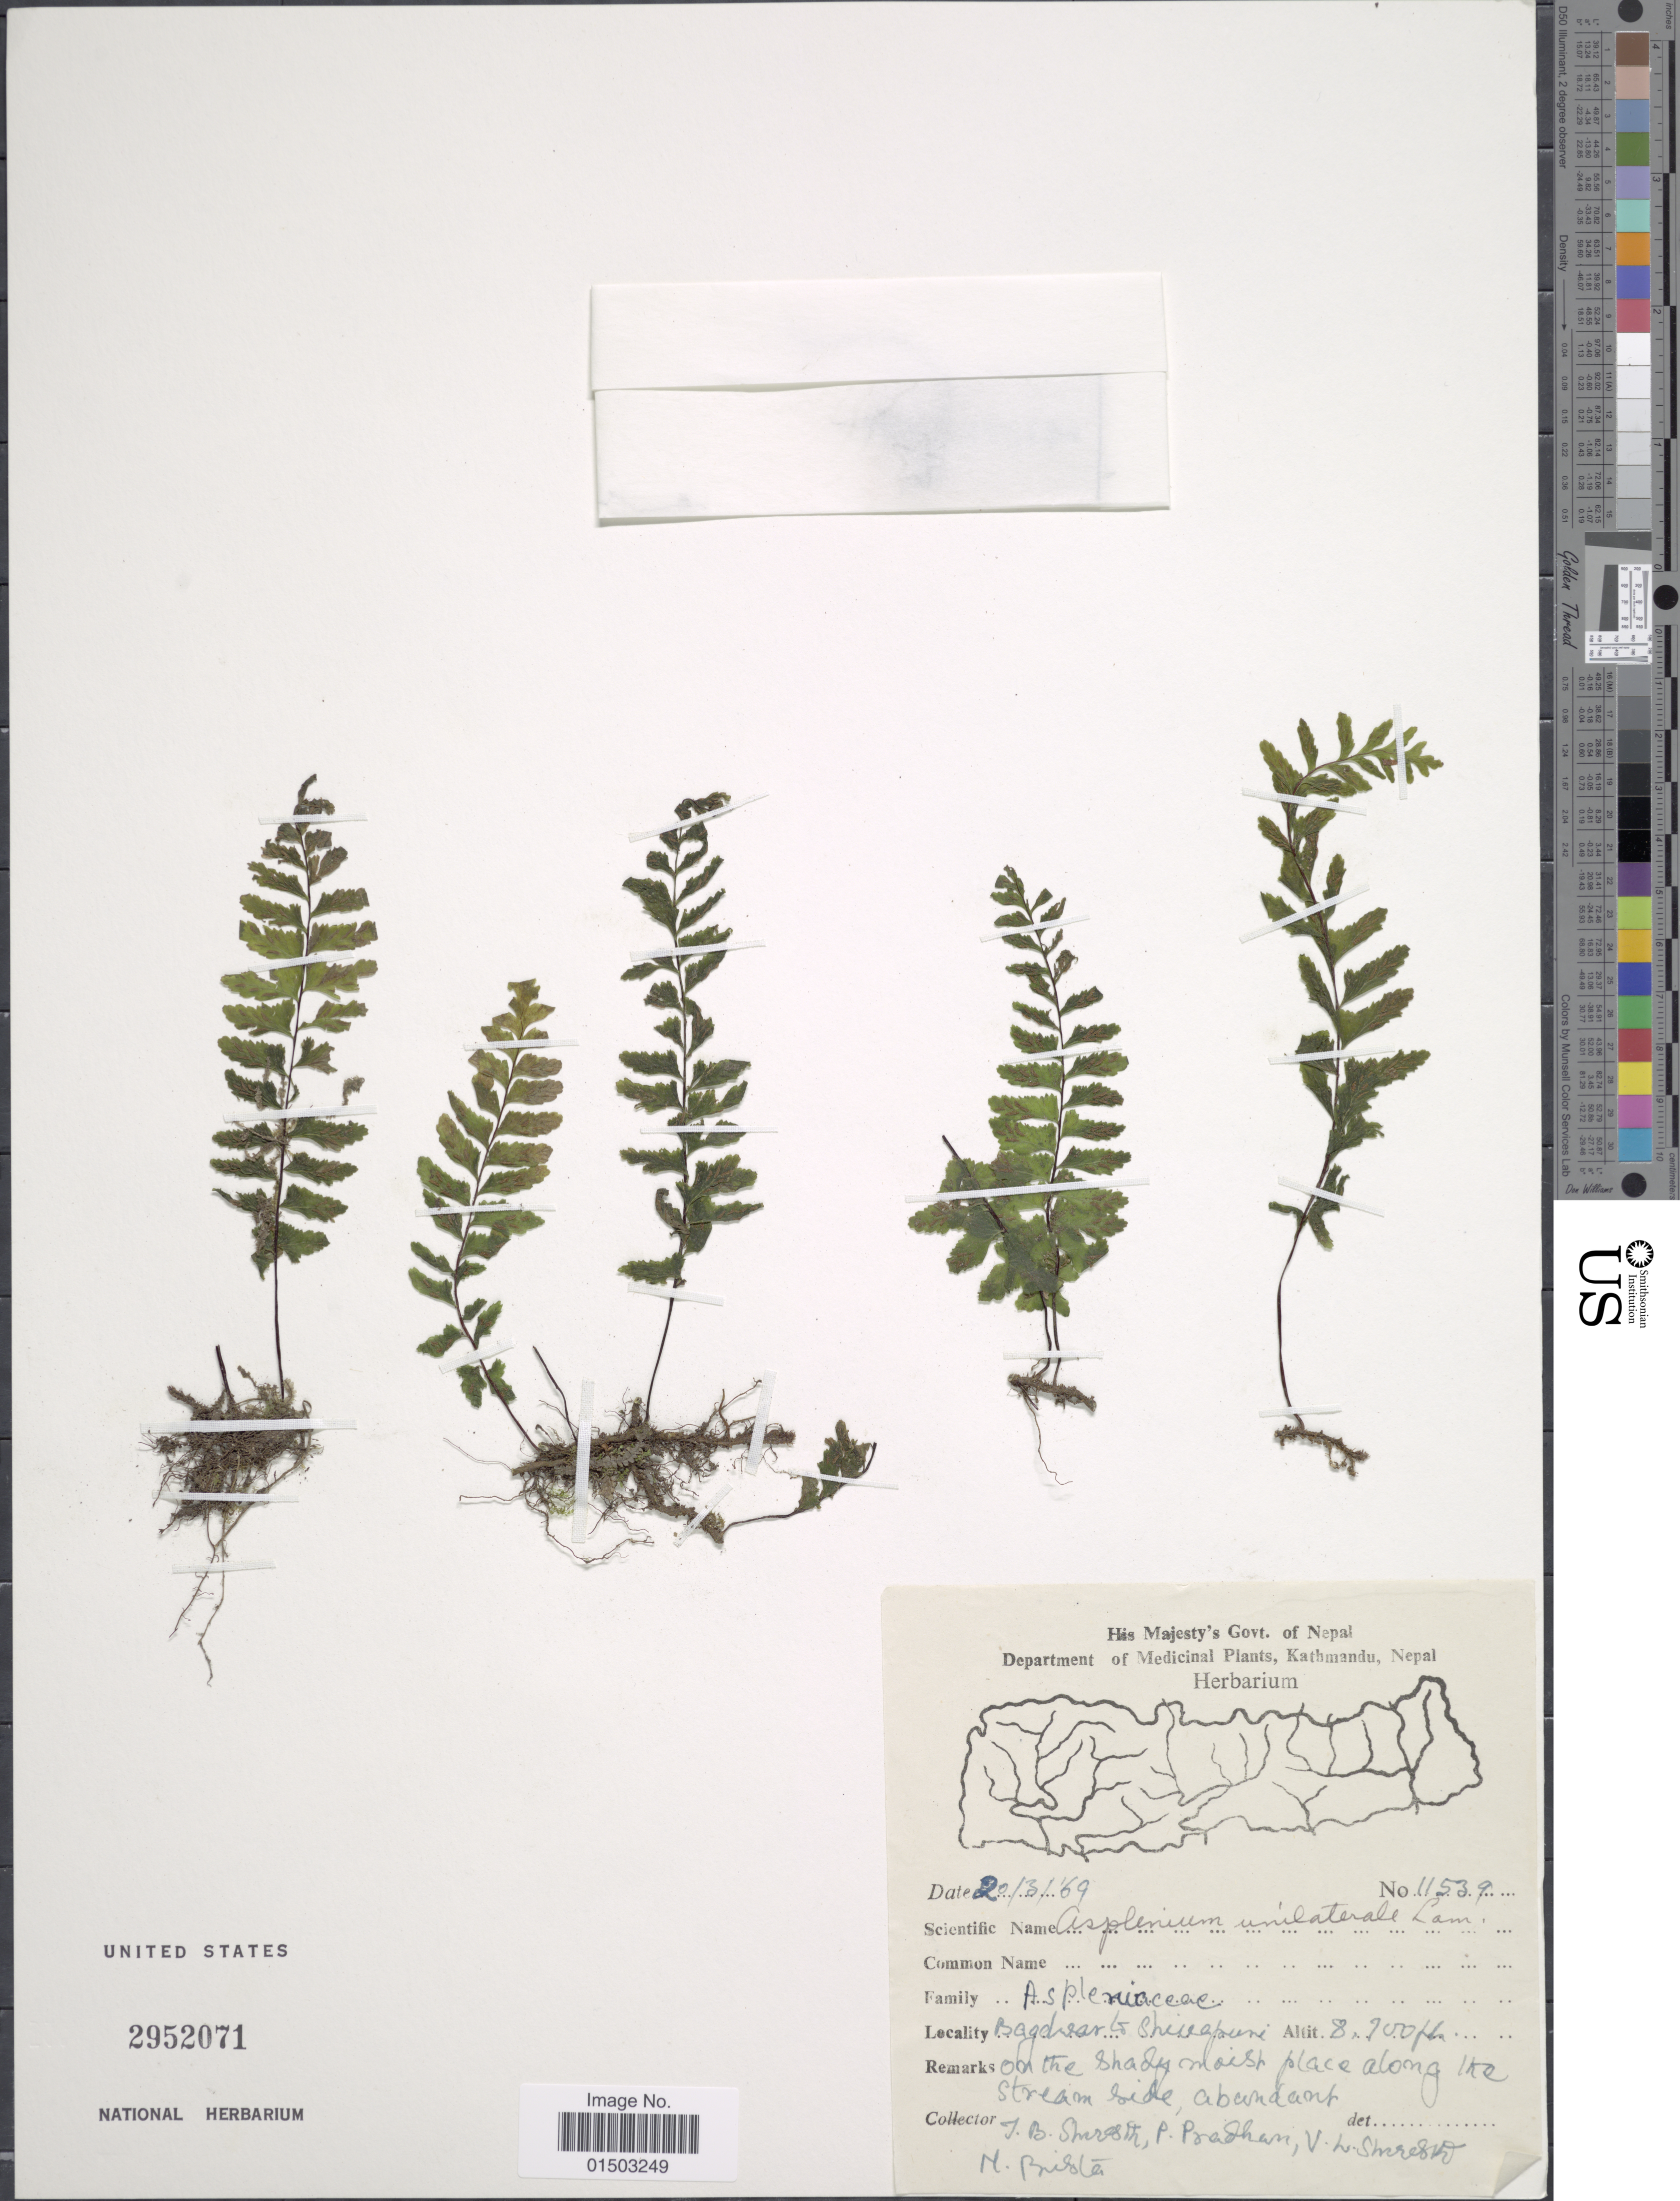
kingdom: Plantae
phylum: Tracheophyta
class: Polypodiopsida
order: Polypodiales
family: Aspleniaceae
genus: Hymenasplenium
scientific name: Hymenasplenium unilaterale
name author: (Lam.) Hayata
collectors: T. B. Shrestha, P. Pradhan, V. Shrestha & M. Bista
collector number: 11539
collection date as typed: Transcribed d/m/y: 20/3/69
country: Nepal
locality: Bagdwat Shiveputi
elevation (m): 2652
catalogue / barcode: US 2952071